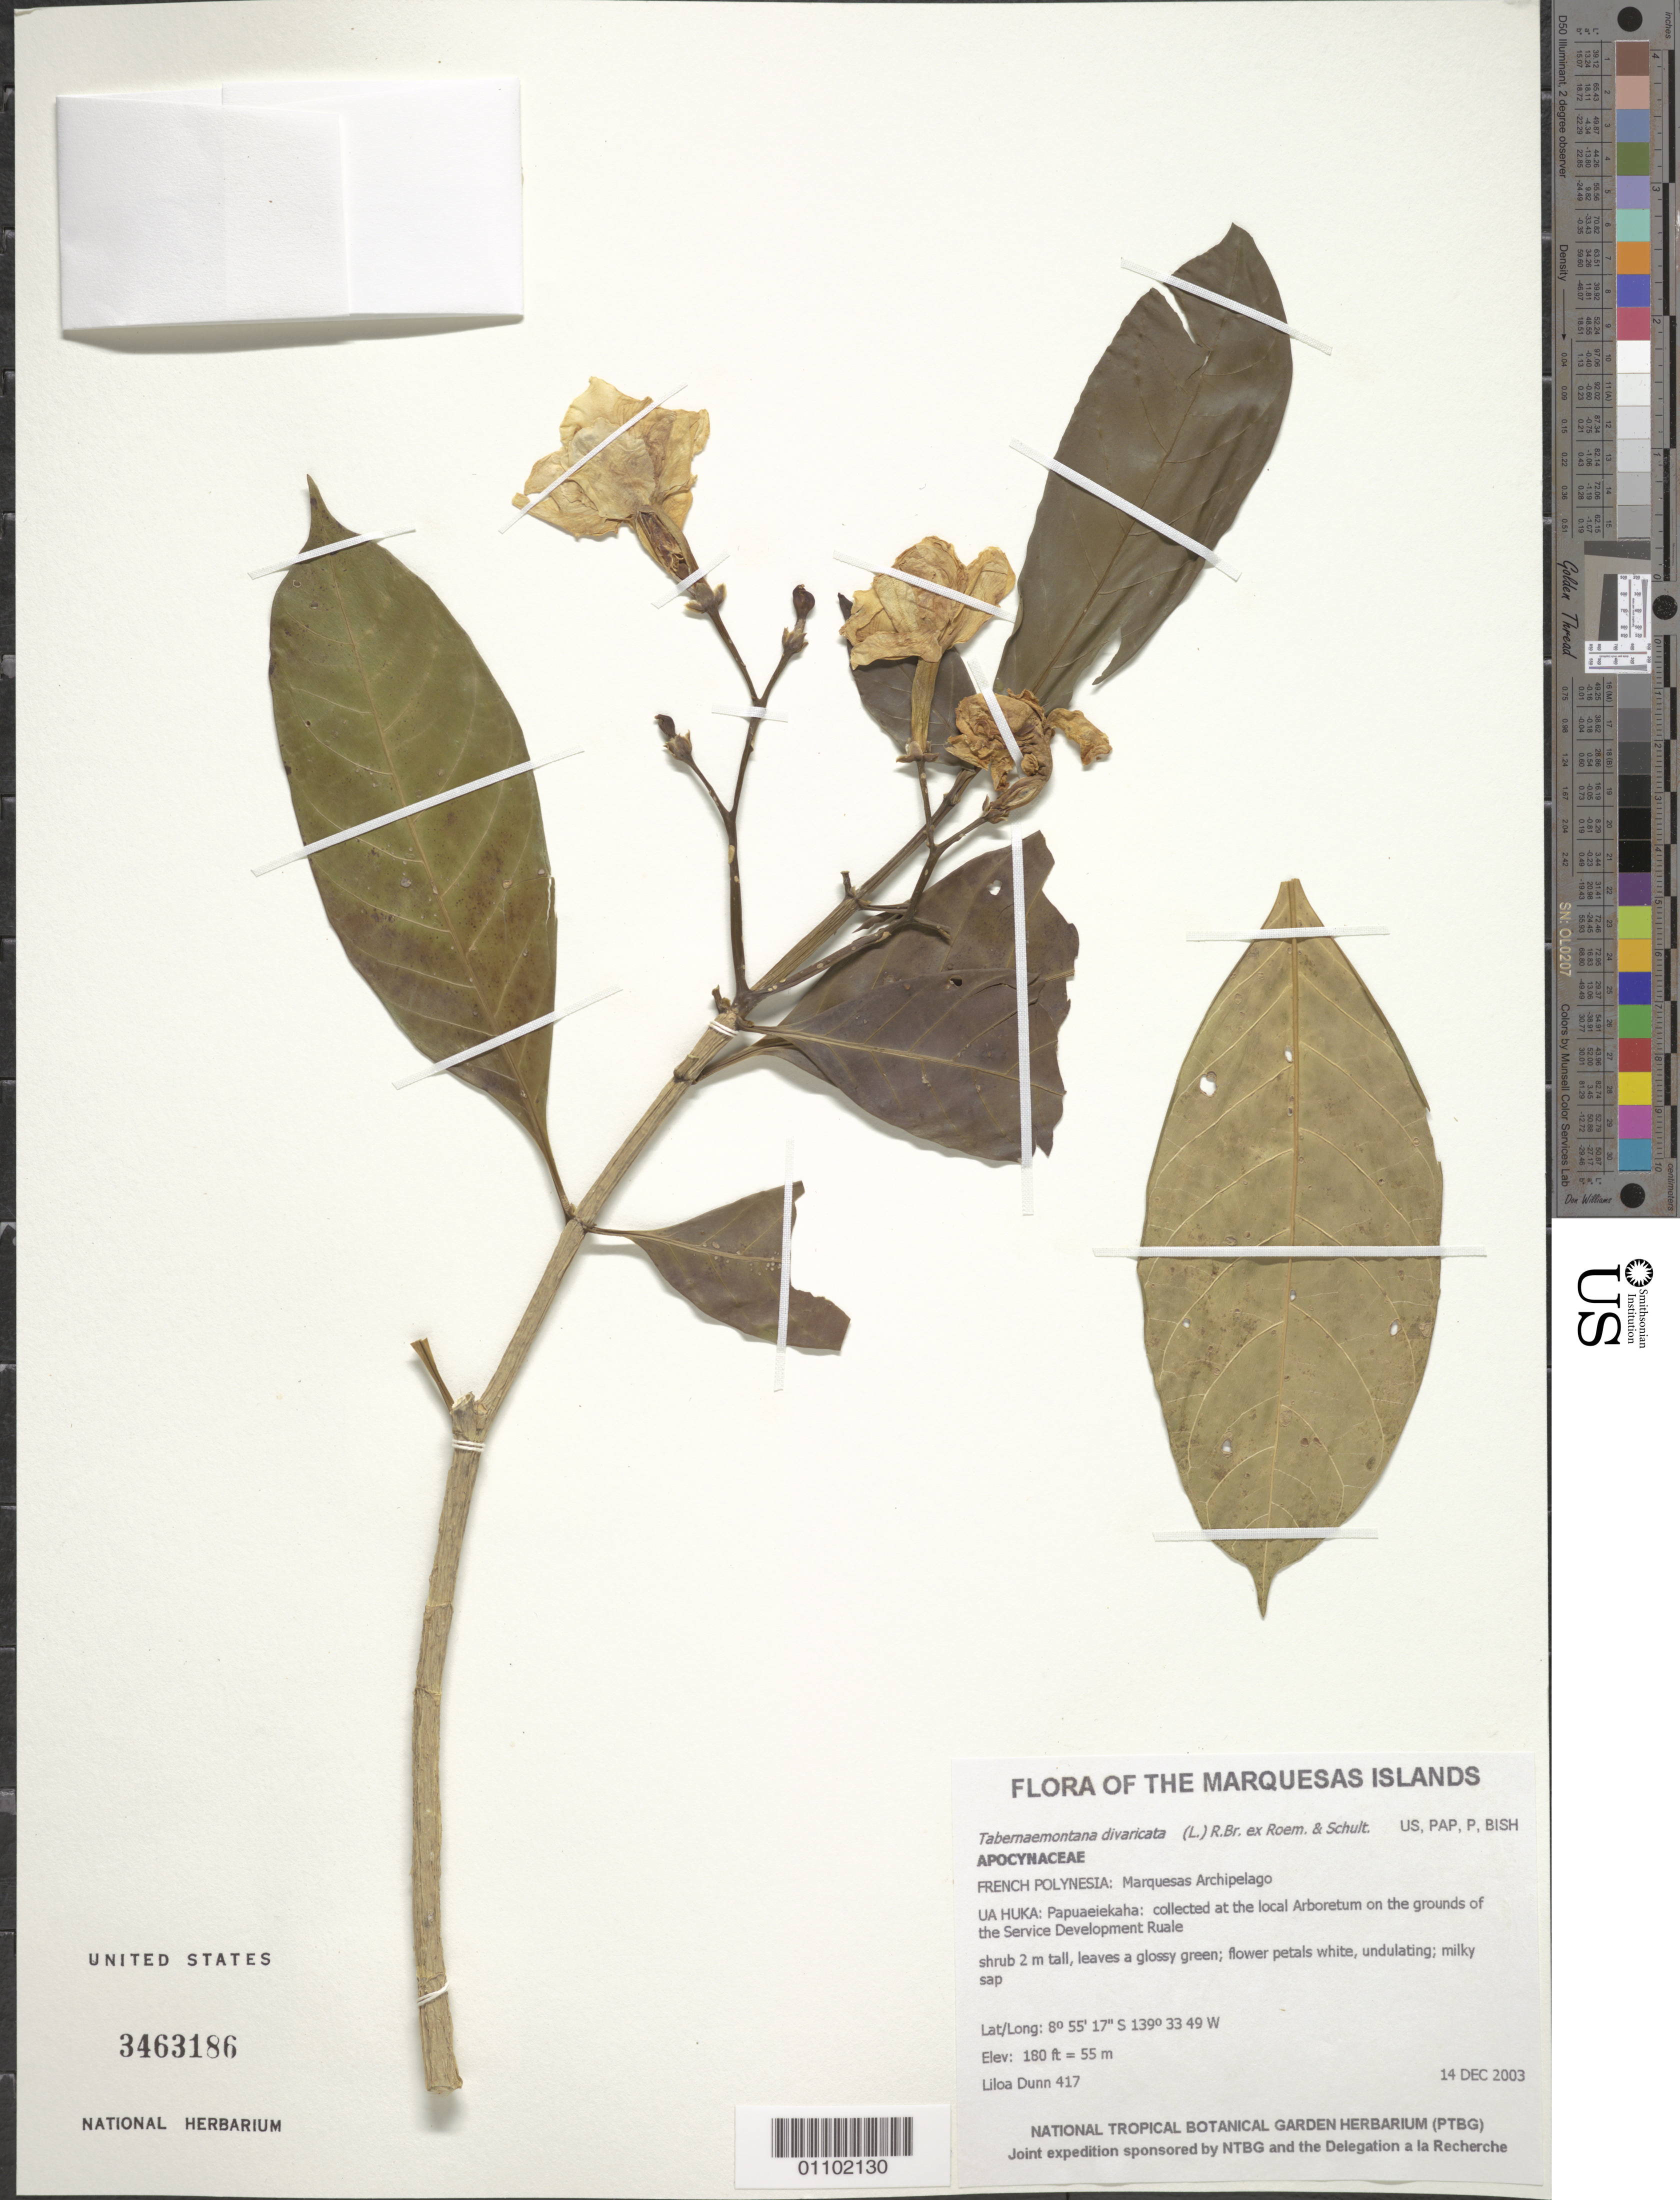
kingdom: Plantae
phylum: Tracheophyta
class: Magnoliopsida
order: Gentianales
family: Apocynaceae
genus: Tabernaemontana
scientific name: Tabernaemontana divaricata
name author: (L.) R. Br. ex Roem. & Schult.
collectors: L. Dunn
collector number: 417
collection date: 2003-12-14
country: French Polynesia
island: Ua Huka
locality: Papuaeiekaha: collected at the local Arboretum on the grounds of the Service Development Ruale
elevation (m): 55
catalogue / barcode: US 3463186